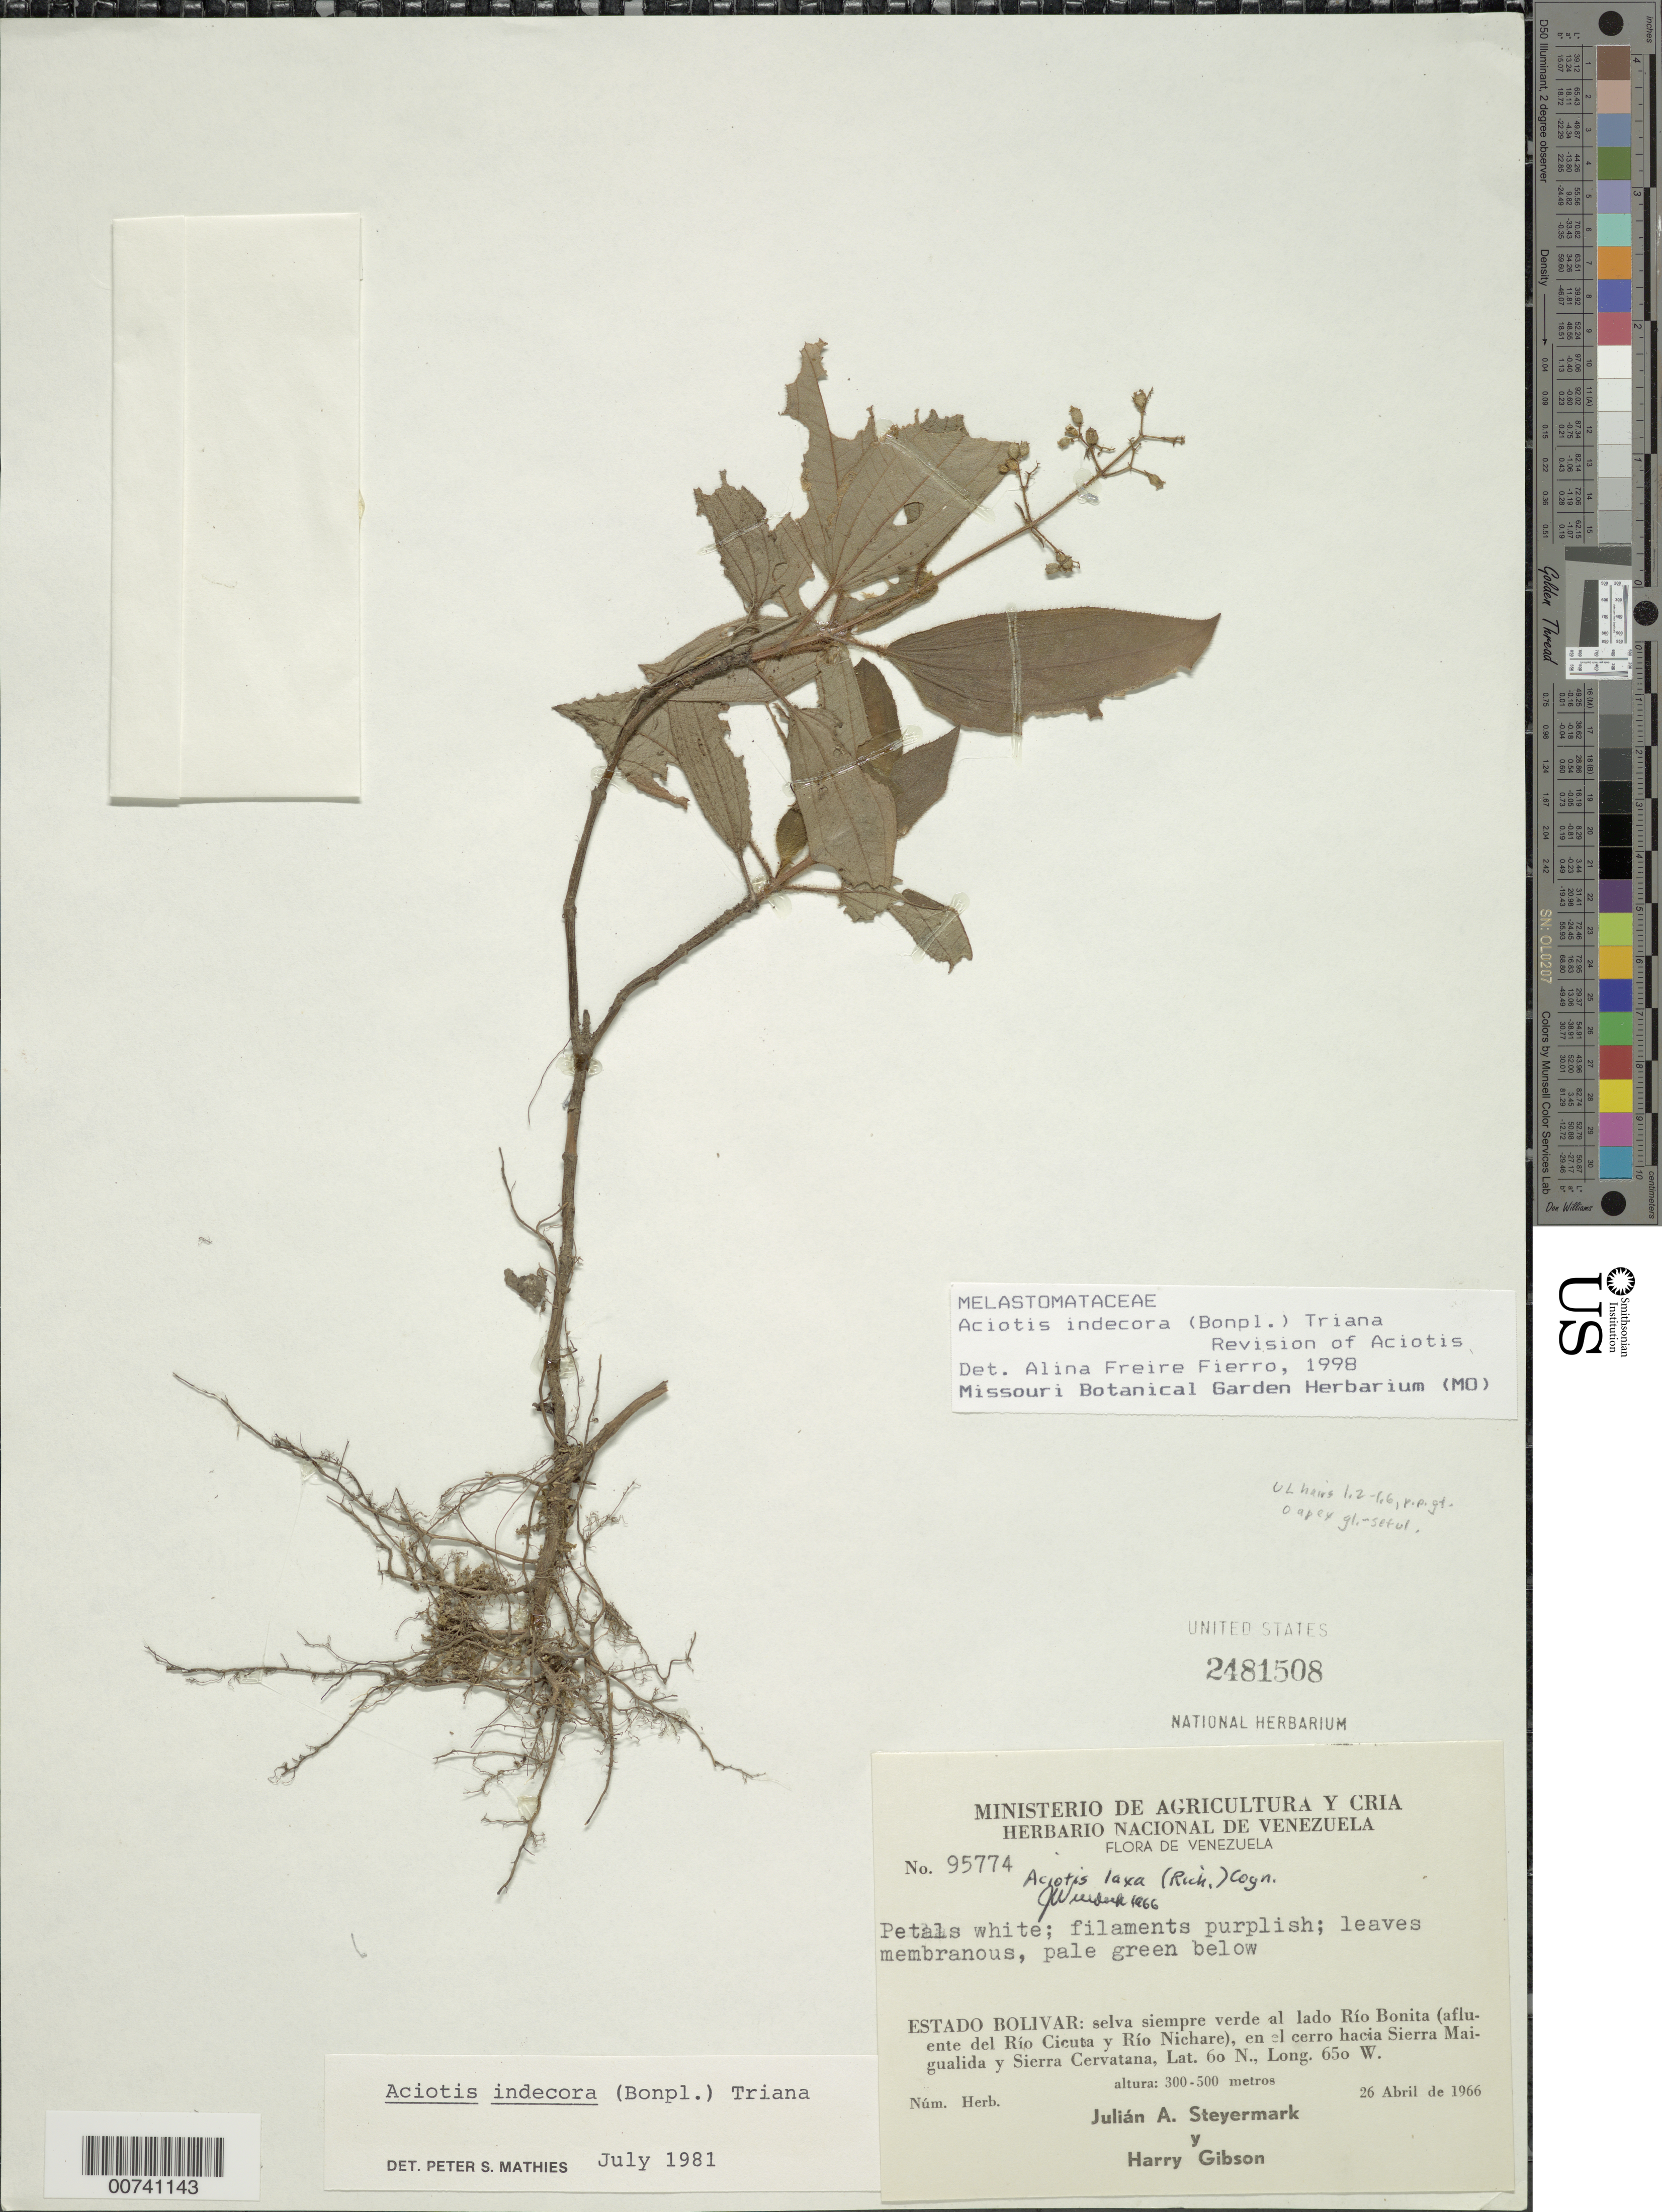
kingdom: Plantae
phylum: Tracheophyta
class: Magnoliopsida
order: Myrtales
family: Melastomataceae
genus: Aciotis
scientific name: Aciotis indecora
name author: (Bonpl.) Triana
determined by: Freire-Fierro, A.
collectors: J. Steyermark & H. Gibson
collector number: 95774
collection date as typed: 26-Apr-66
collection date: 1966-04-26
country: Venezuela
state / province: Bolívar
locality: Río Bonita (aflu. Río Cicuta y Río Nichare), Cerro hacia Sierra Maigualida y Sierra Cervatana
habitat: Evergreen forest along river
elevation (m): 300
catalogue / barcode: US 2481508